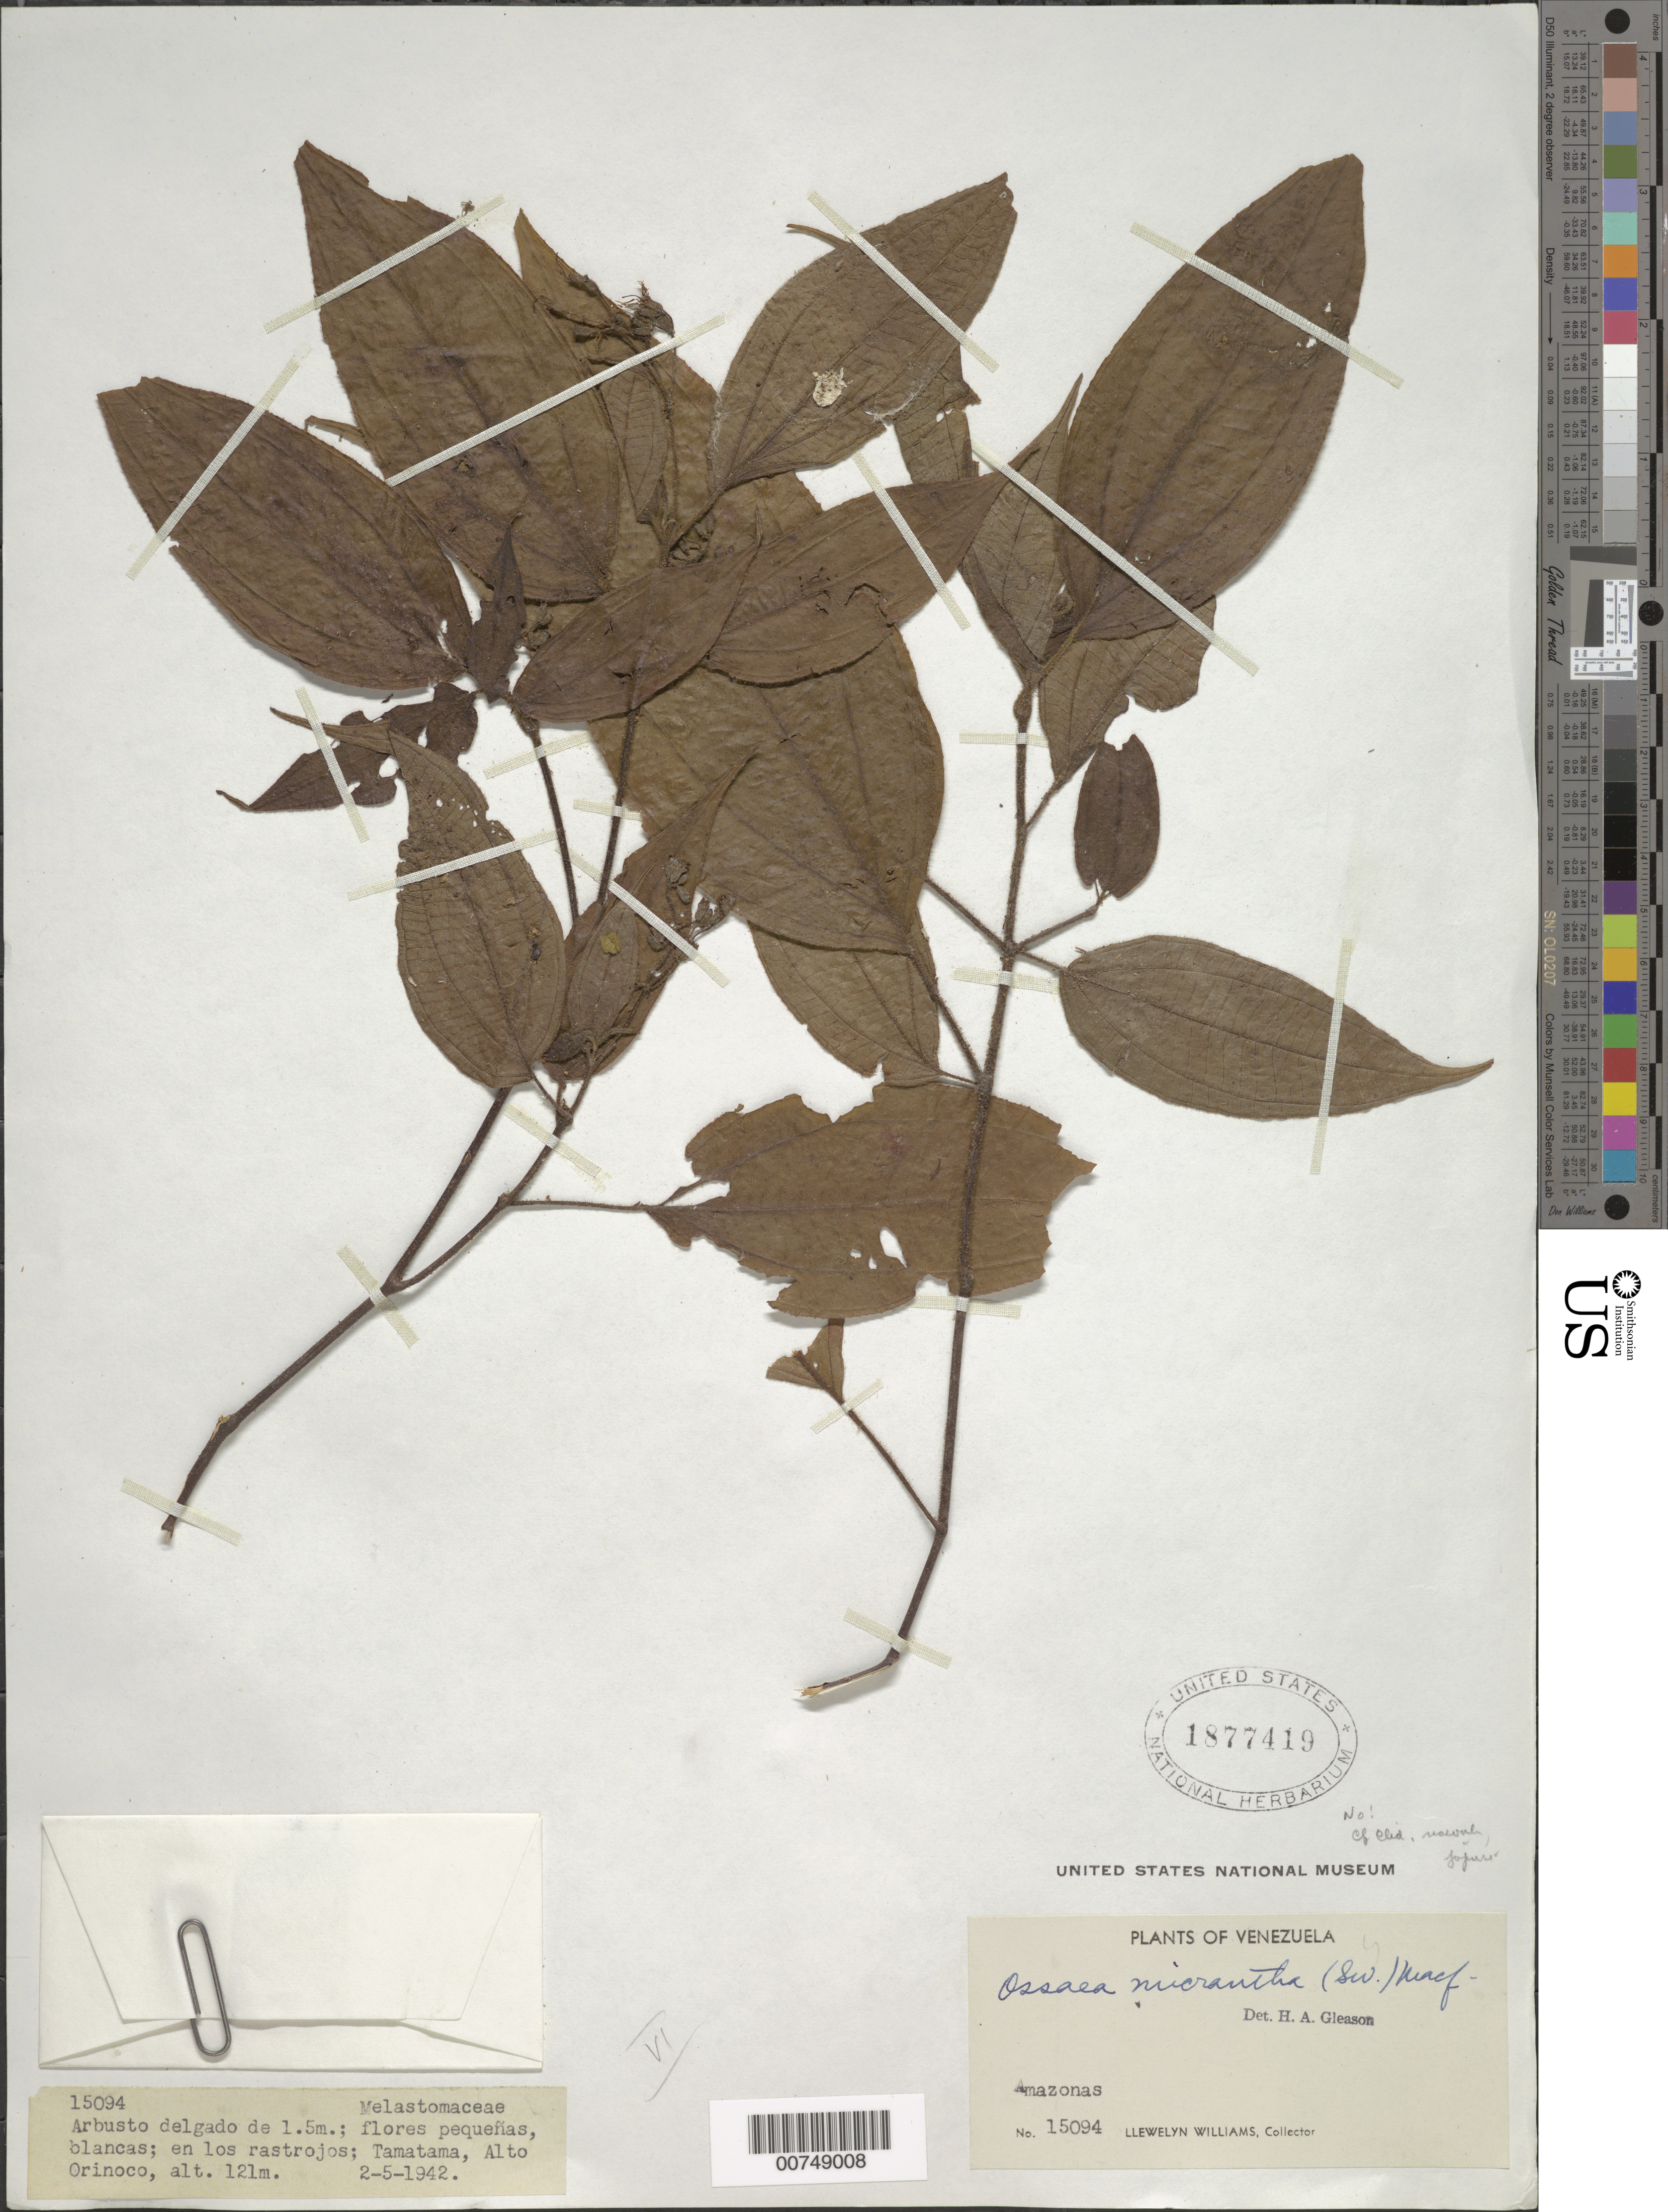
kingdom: Plantae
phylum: Tracheophyta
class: Magnoliopsida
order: Myrtales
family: Melastomataceae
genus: Clidemia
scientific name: Clidemia japurensis var. heterobasis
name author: (DC.) Wurdack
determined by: Wurdack, John J., (US), US (UNITED STATES)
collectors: Ll. Williams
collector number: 15094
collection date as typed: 2-May-42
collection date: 1942-05-02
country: Venezuela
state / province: Amazonas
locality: Tamatama, Río Orinoco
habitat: Rastrojos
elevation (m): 121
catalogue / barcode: US 1877419